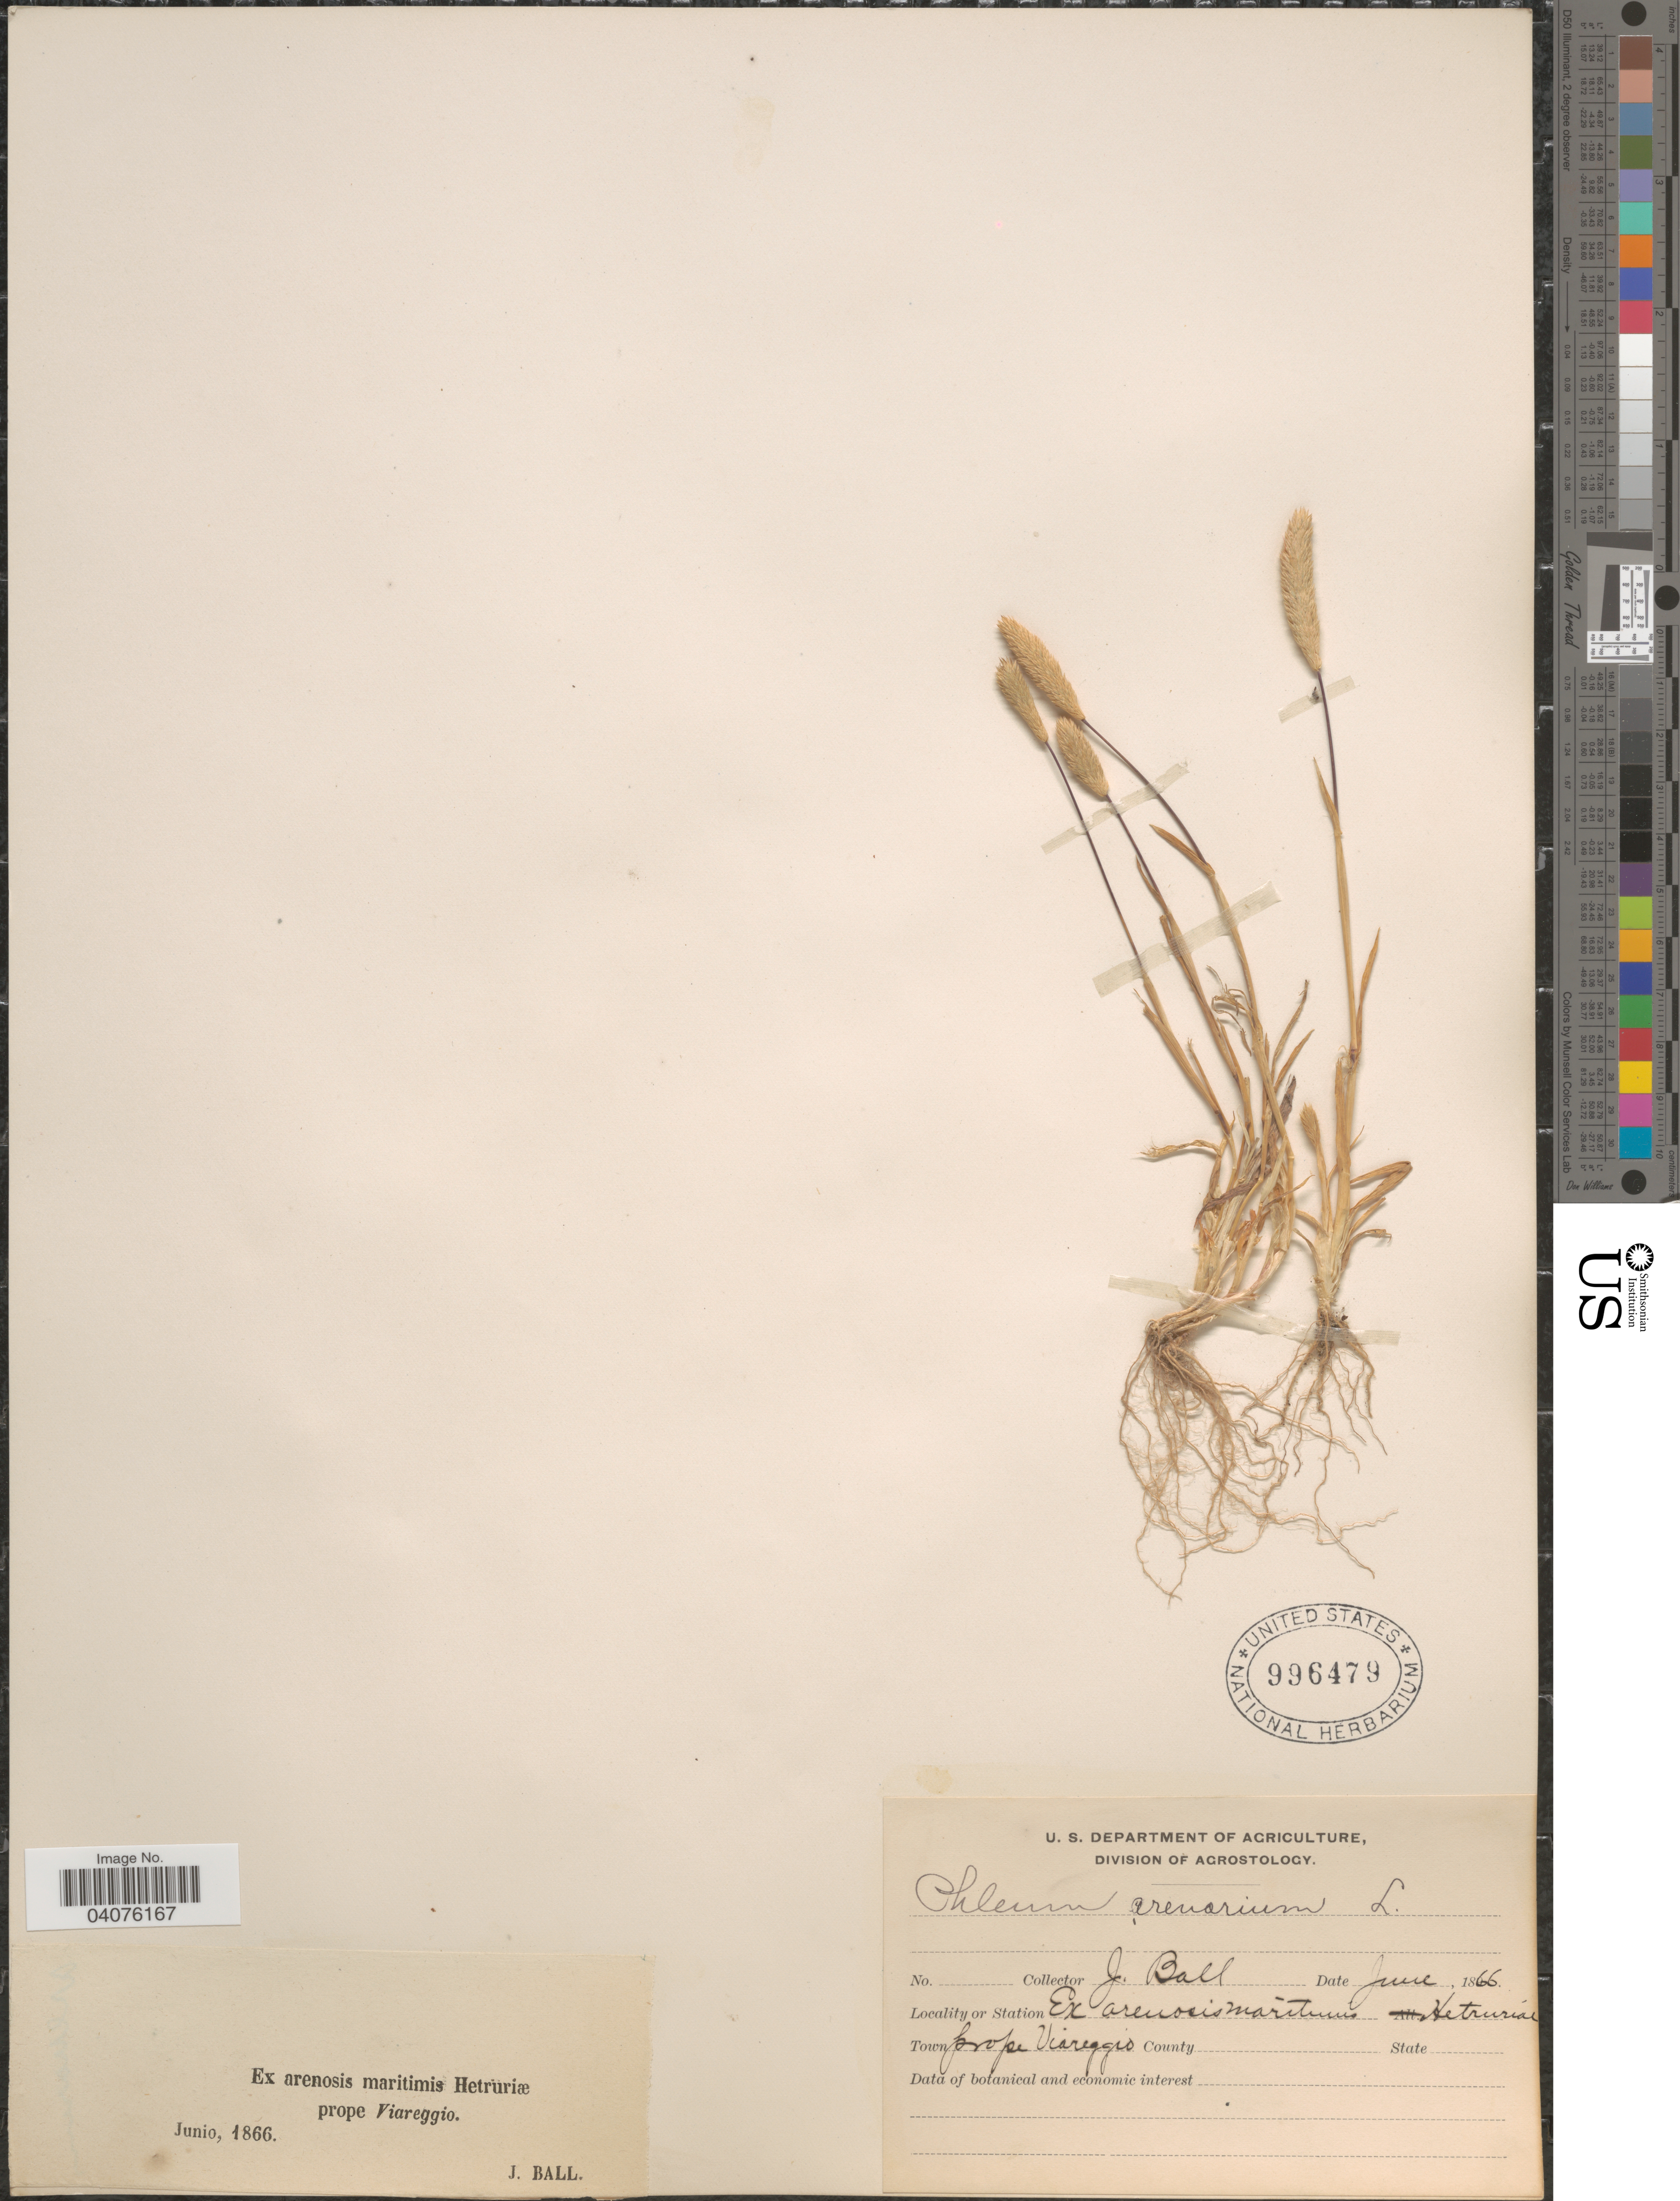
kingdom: Plantae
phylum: Tracheophyta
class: Liliopsida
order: Poales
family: Poaceae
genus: Phleum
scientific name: Phleum arenarium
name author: L.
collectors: J. Ball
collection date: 1866-06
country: Italy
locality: Ex arenosis maritimes Hetruriæ prope Viareggio.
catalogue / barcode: US 996479